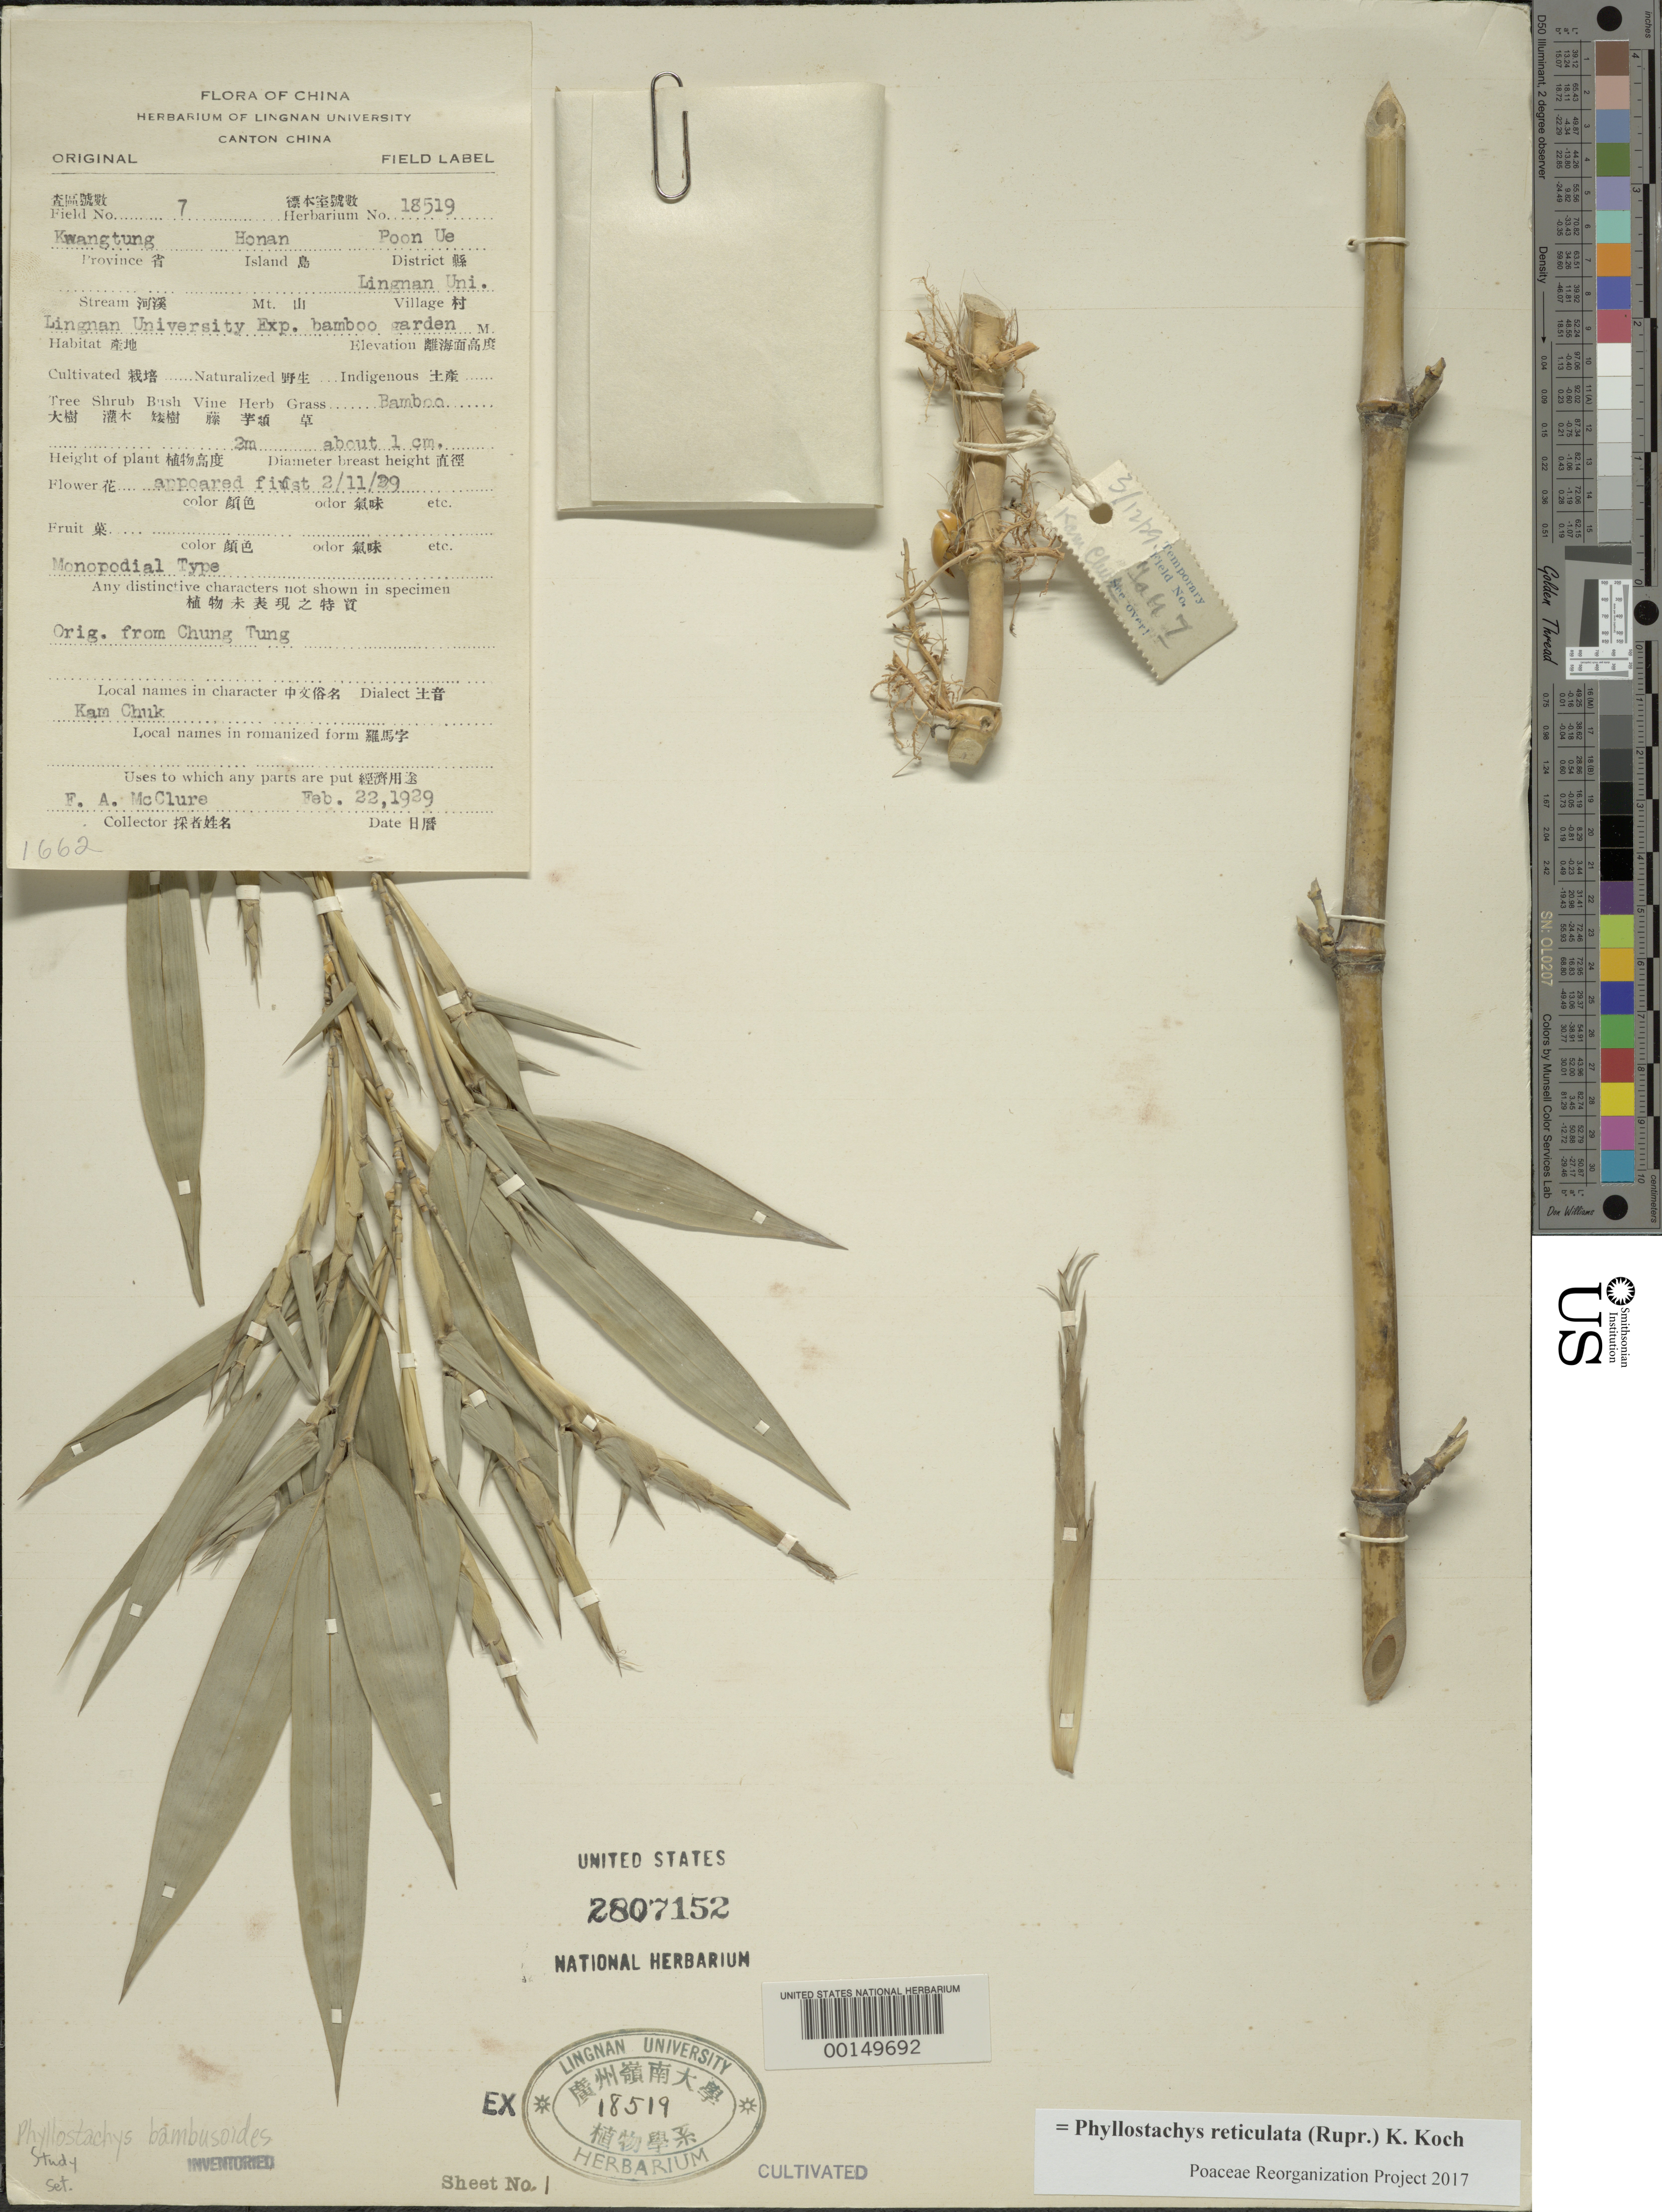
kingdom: Plantae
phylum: Tracheophyta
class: Liliopsida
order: Poales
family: Poaceae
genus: Phyllostachys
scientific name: Phyllostachys reticulata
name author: (Rupr.) K. Koch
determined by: Poaceae Reorganization Project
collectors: F. A. McClure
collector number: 7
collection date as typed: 22 Feb 1929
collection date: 1929-02-22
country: China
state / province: Guangdong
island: Honam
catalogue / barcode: US 2807152